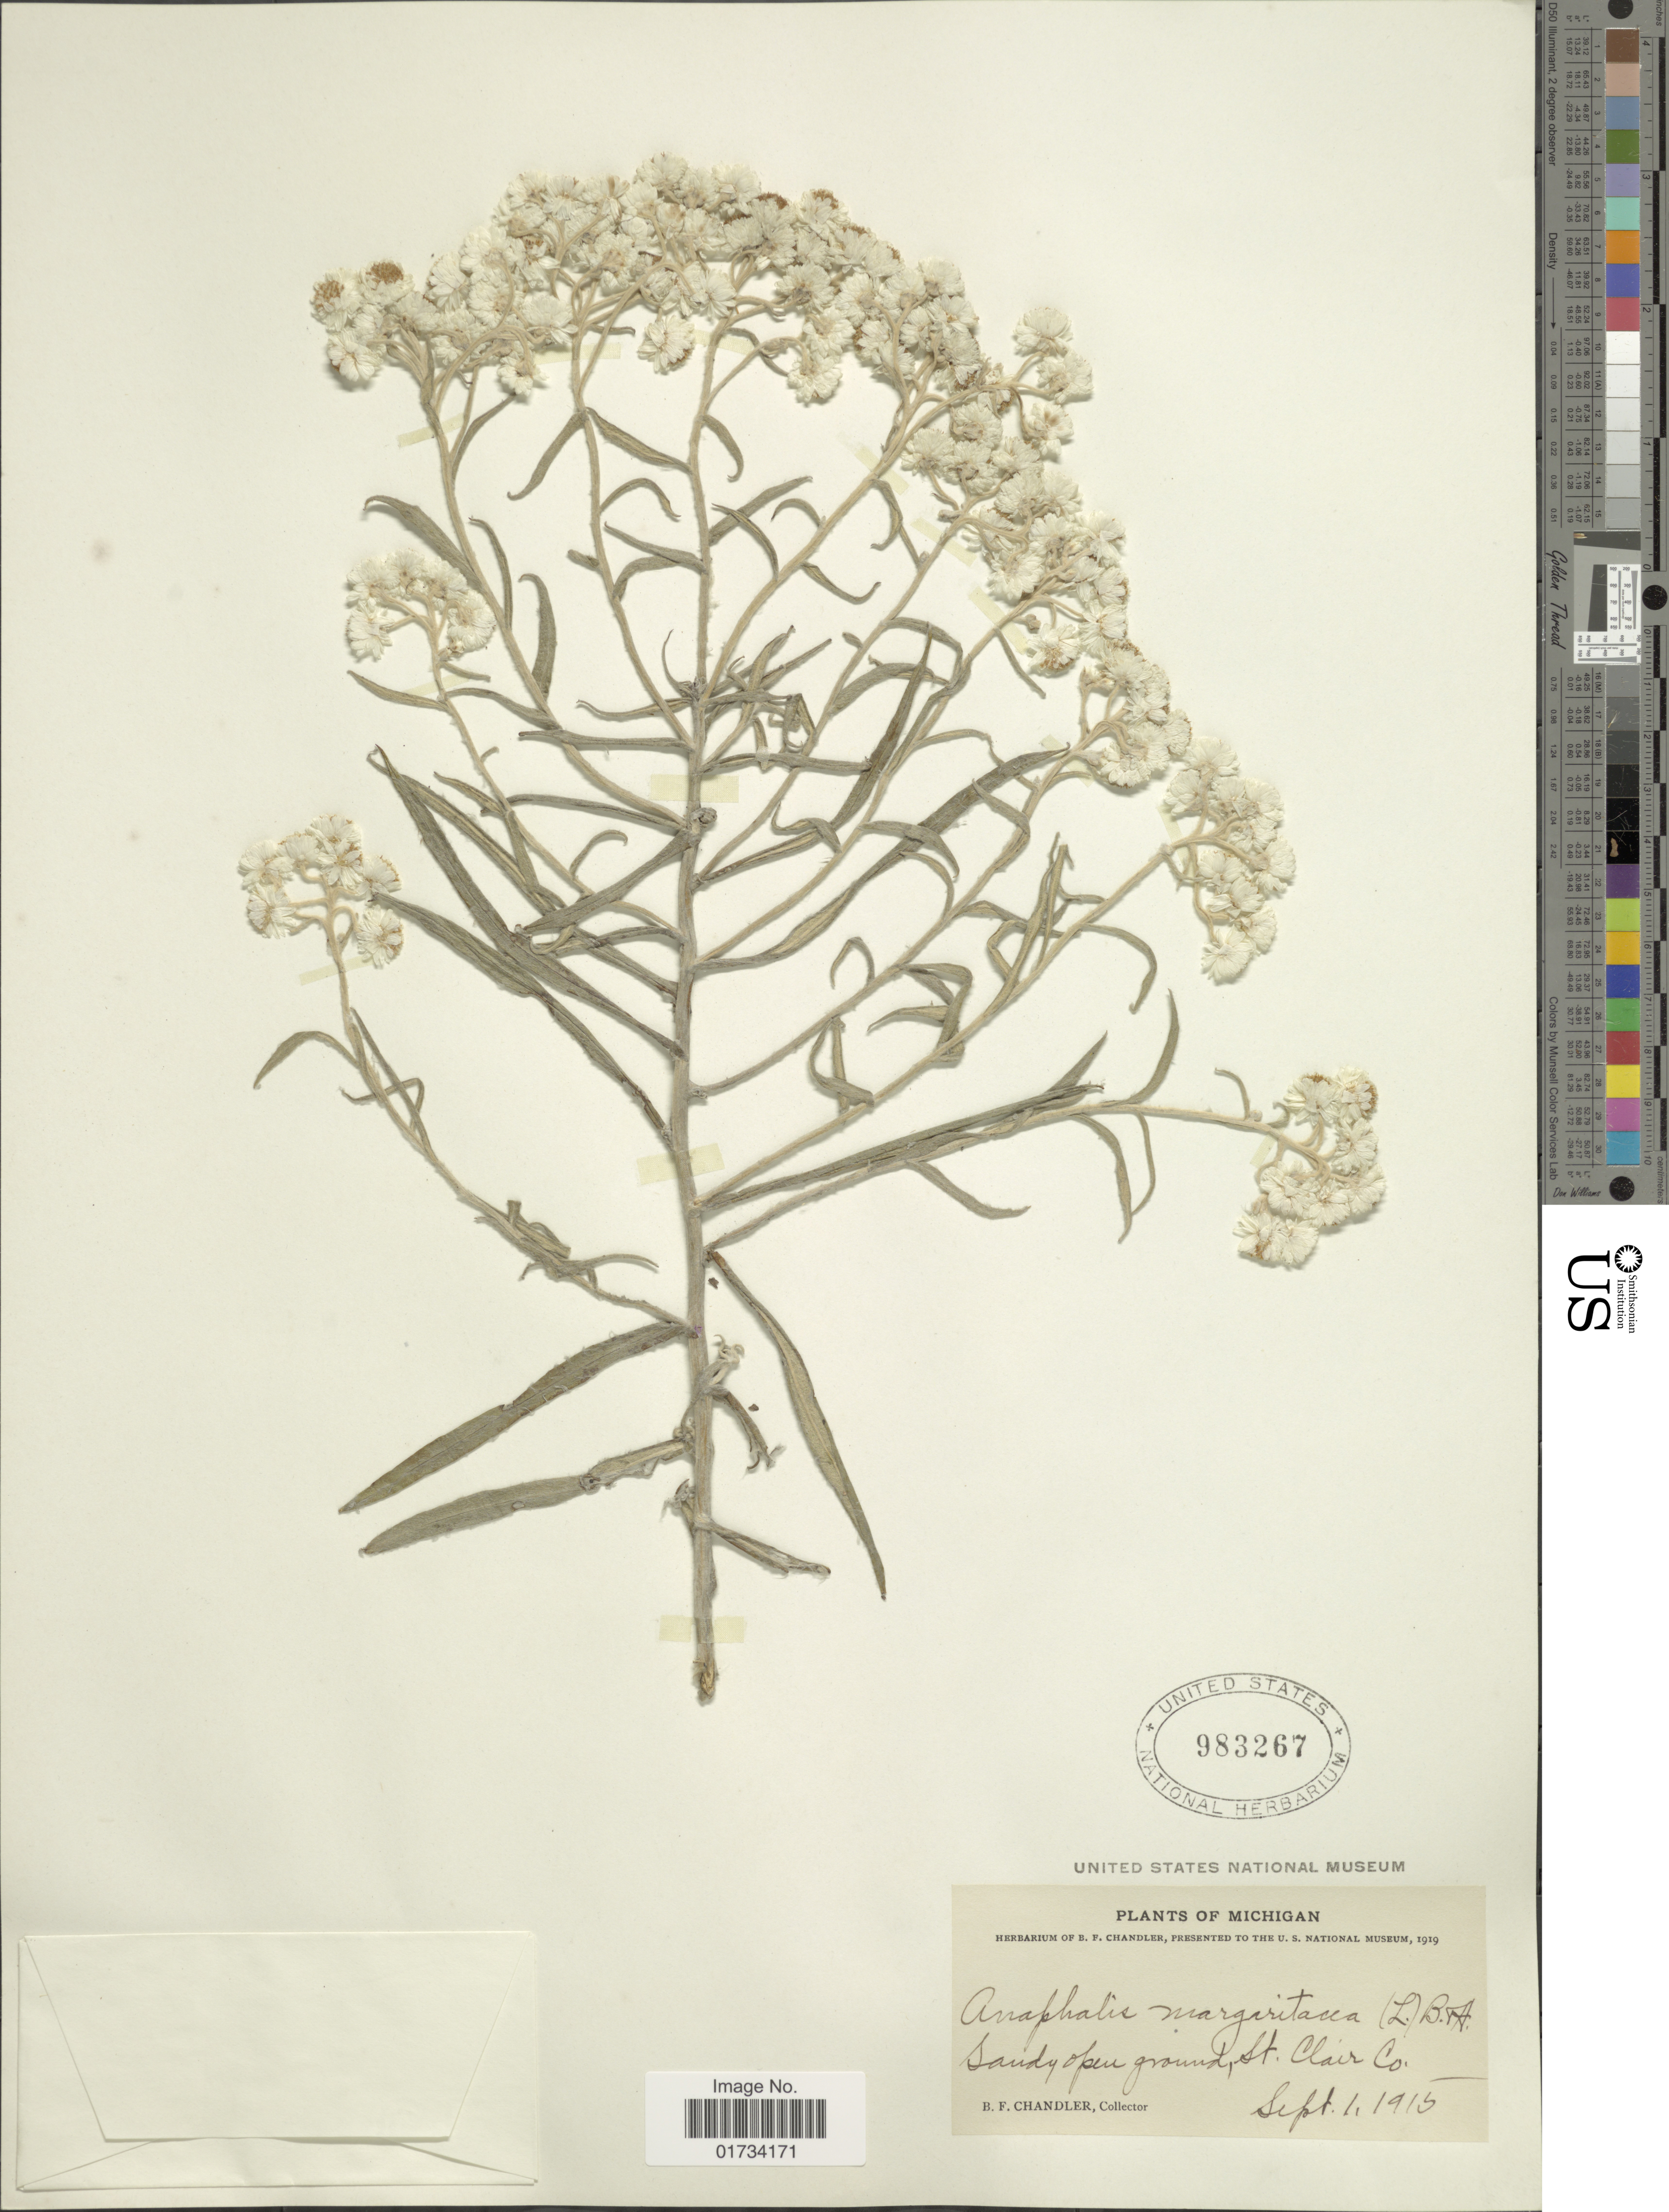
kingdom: Plantae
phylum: Tracheophyta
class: Magnoliopsida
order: Asterales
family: Asteraceae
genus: Anaphalis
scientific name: Anaphalis margaritacea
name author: (L.) Benth. & Hook. f.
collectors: B. F. Chandler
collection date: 1915-09-01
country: United States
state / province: Michigan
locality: Sandy open ground, St. Clair Co.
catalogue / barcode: US 983267